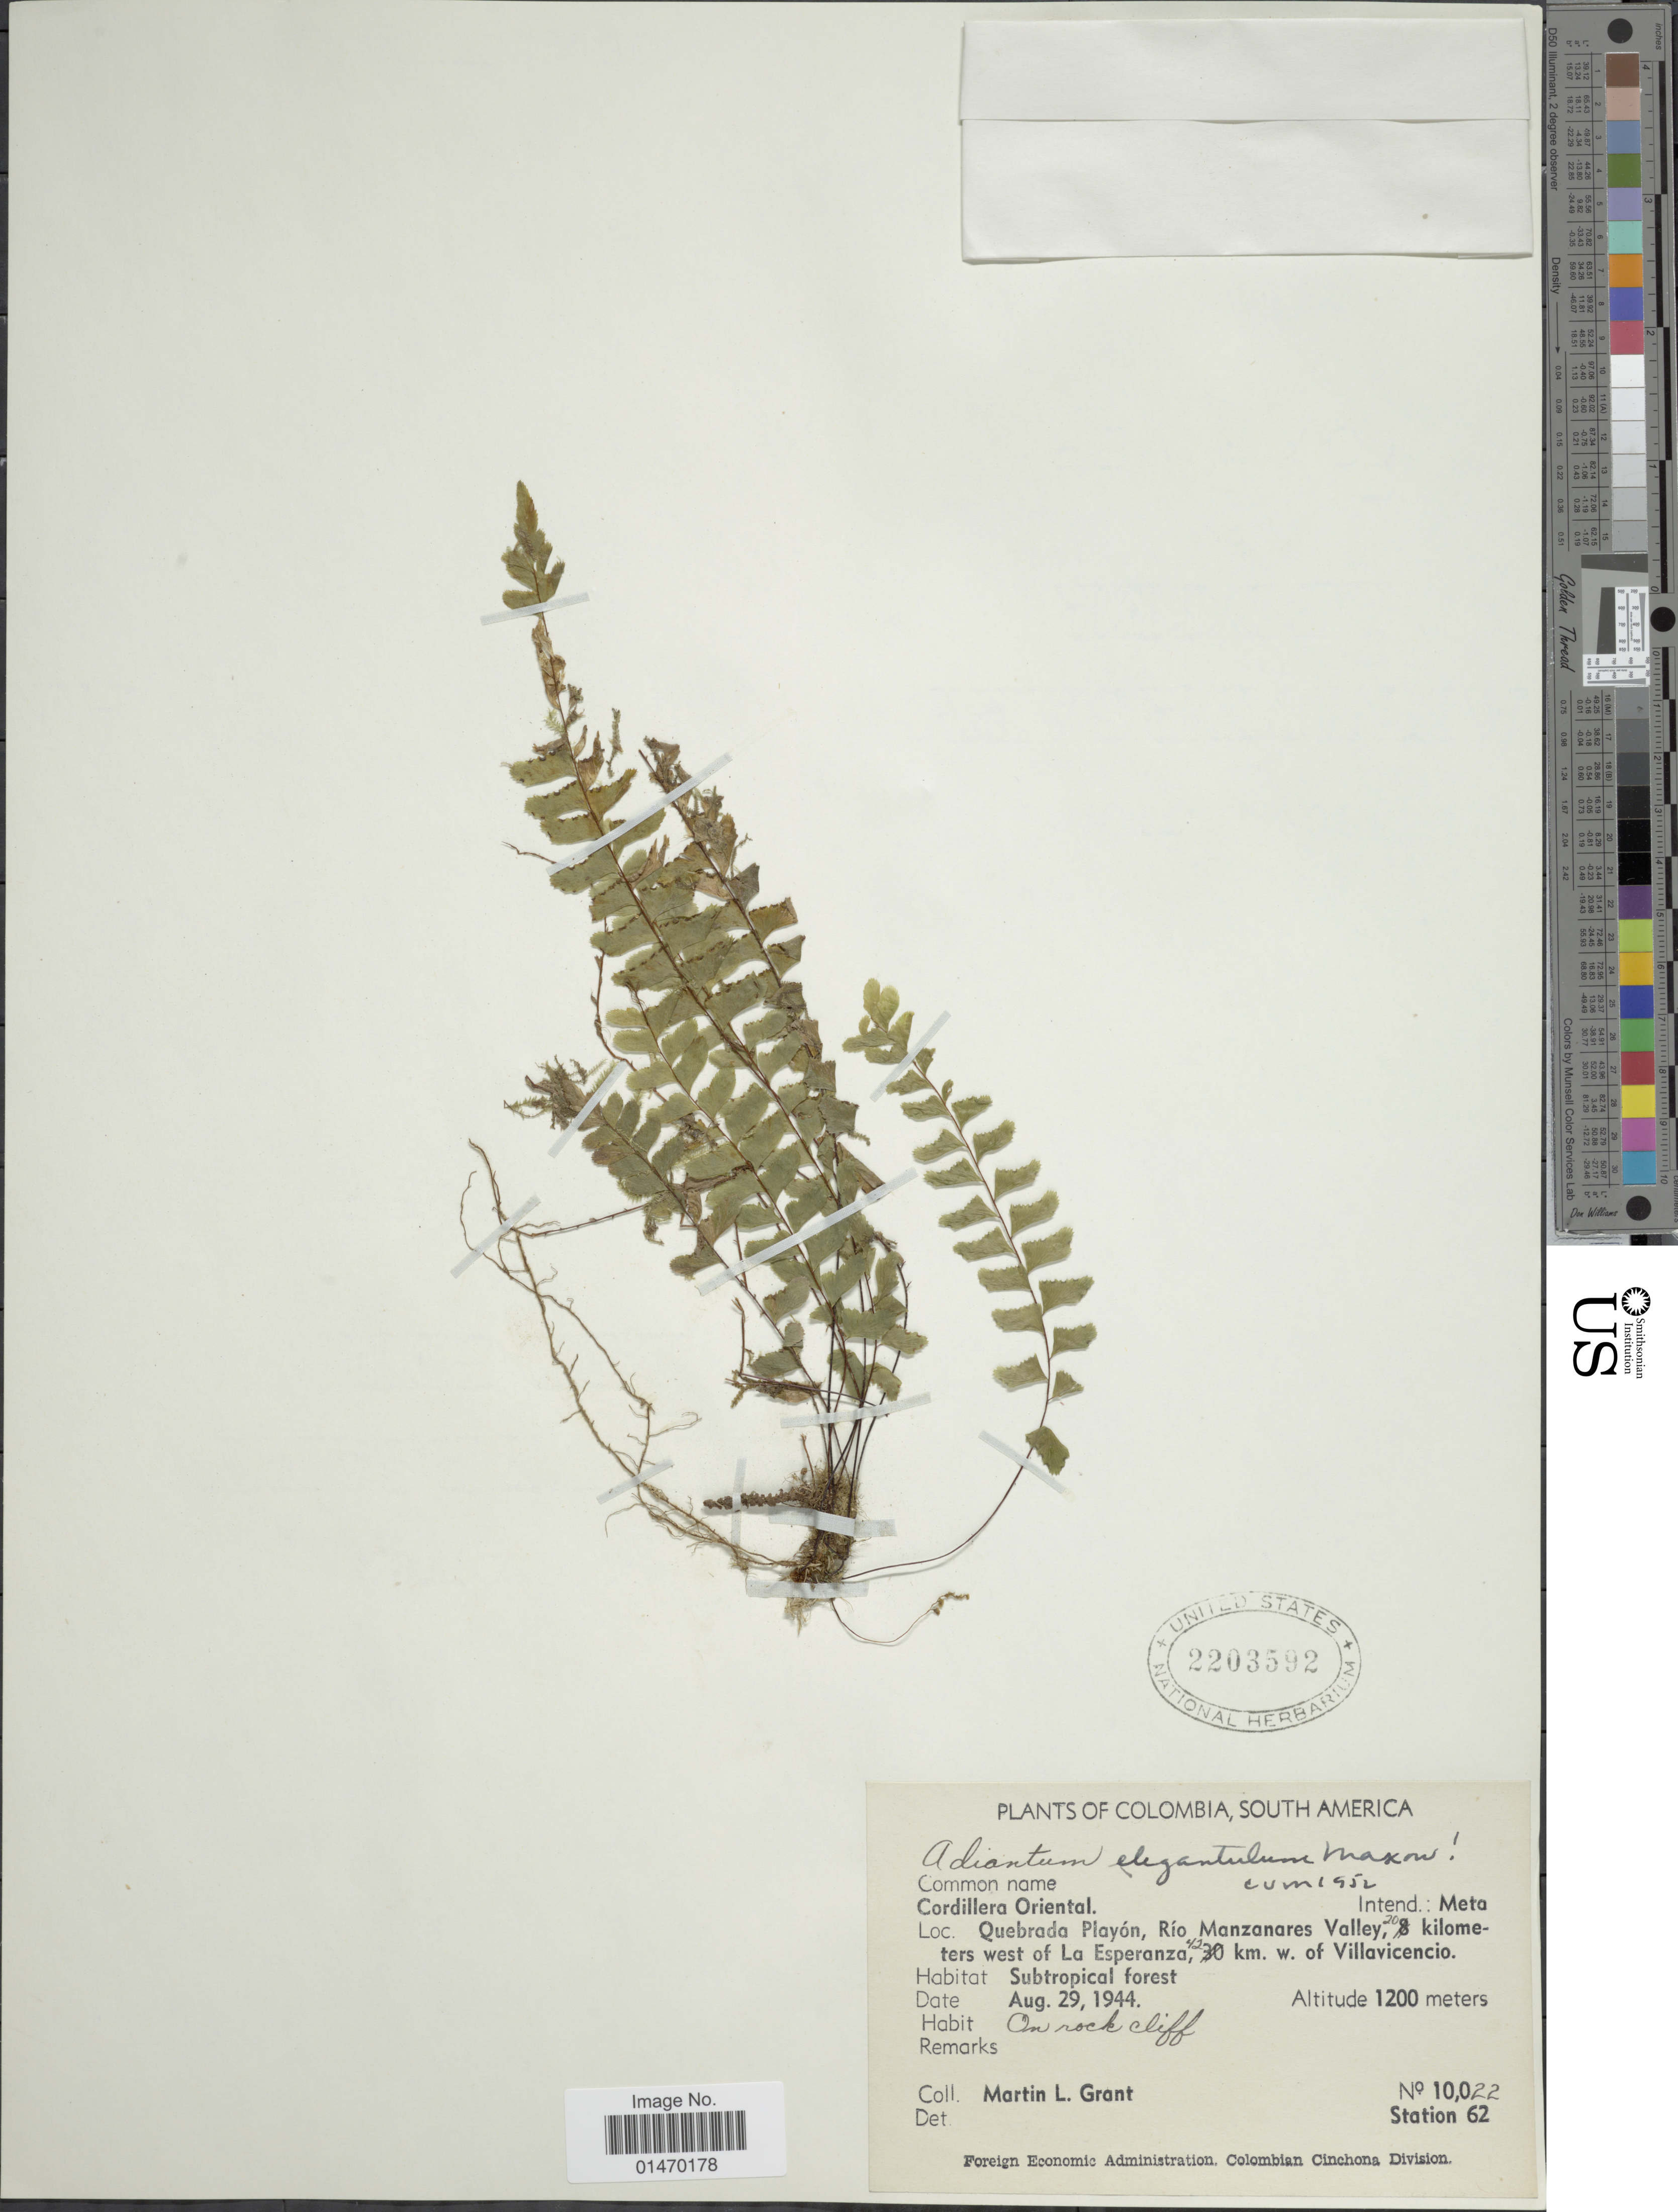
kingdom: Plantae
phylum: Tracheophyta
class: Polypodiopsida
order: Polypodiales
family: Pteridaceae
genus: Adiantum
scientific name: Adiantum elegantulum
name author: Maxon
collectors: M. L. Grant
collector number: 10022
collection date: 1944-08-29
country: Colombia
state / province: Meta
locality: Cordillera Oriental, Quebrada Playon, Rio Manzanares Valley, 20 kilomters west of La Esperanza, 42 km. w. of Villavincenio.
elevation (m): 1200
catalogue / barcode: US 2203592